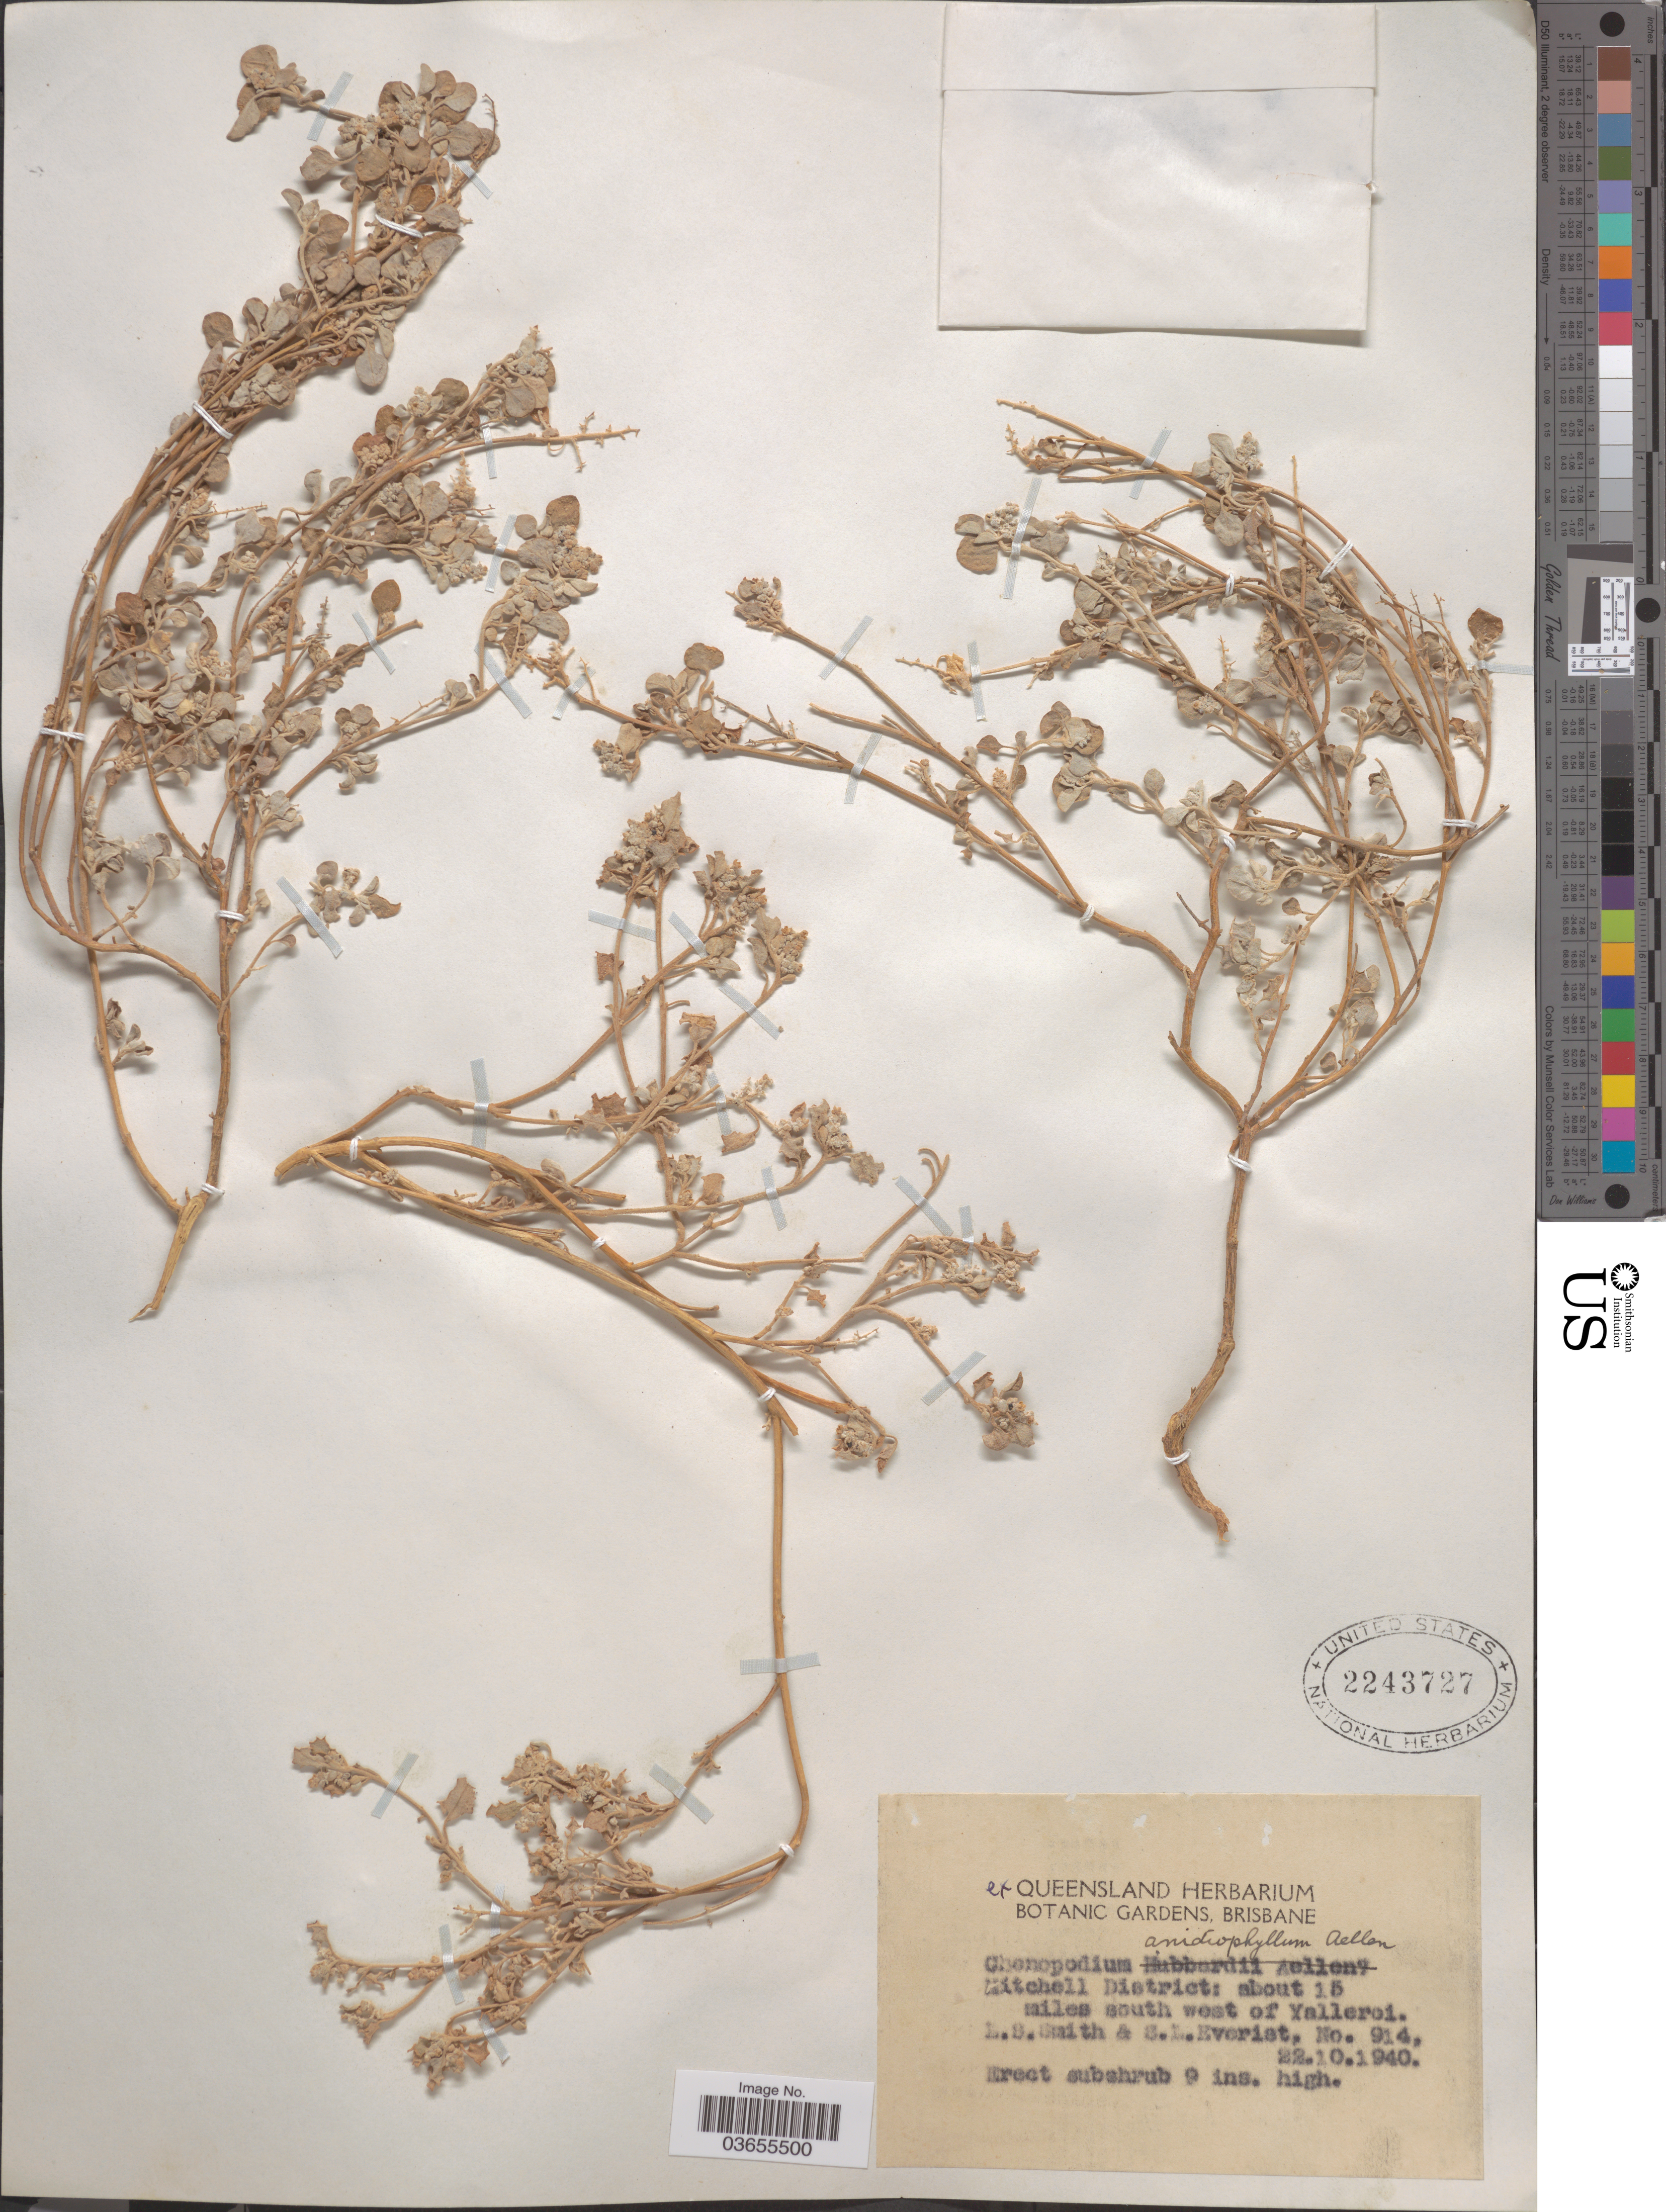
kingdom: Plantae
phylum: Tracheophyta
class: Magnoliopsida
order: Caryophyllales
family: Amaranthaceae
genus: Chenopodium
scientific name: Chenopodium anidiophyllum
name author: Aellen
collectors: L. Smith & S. Everist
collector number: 914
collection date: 1940-10-22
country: Australia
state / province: Queensland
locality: Mitchell District: about 15 miles south west of Yalleroi.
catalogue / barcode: US 2243727